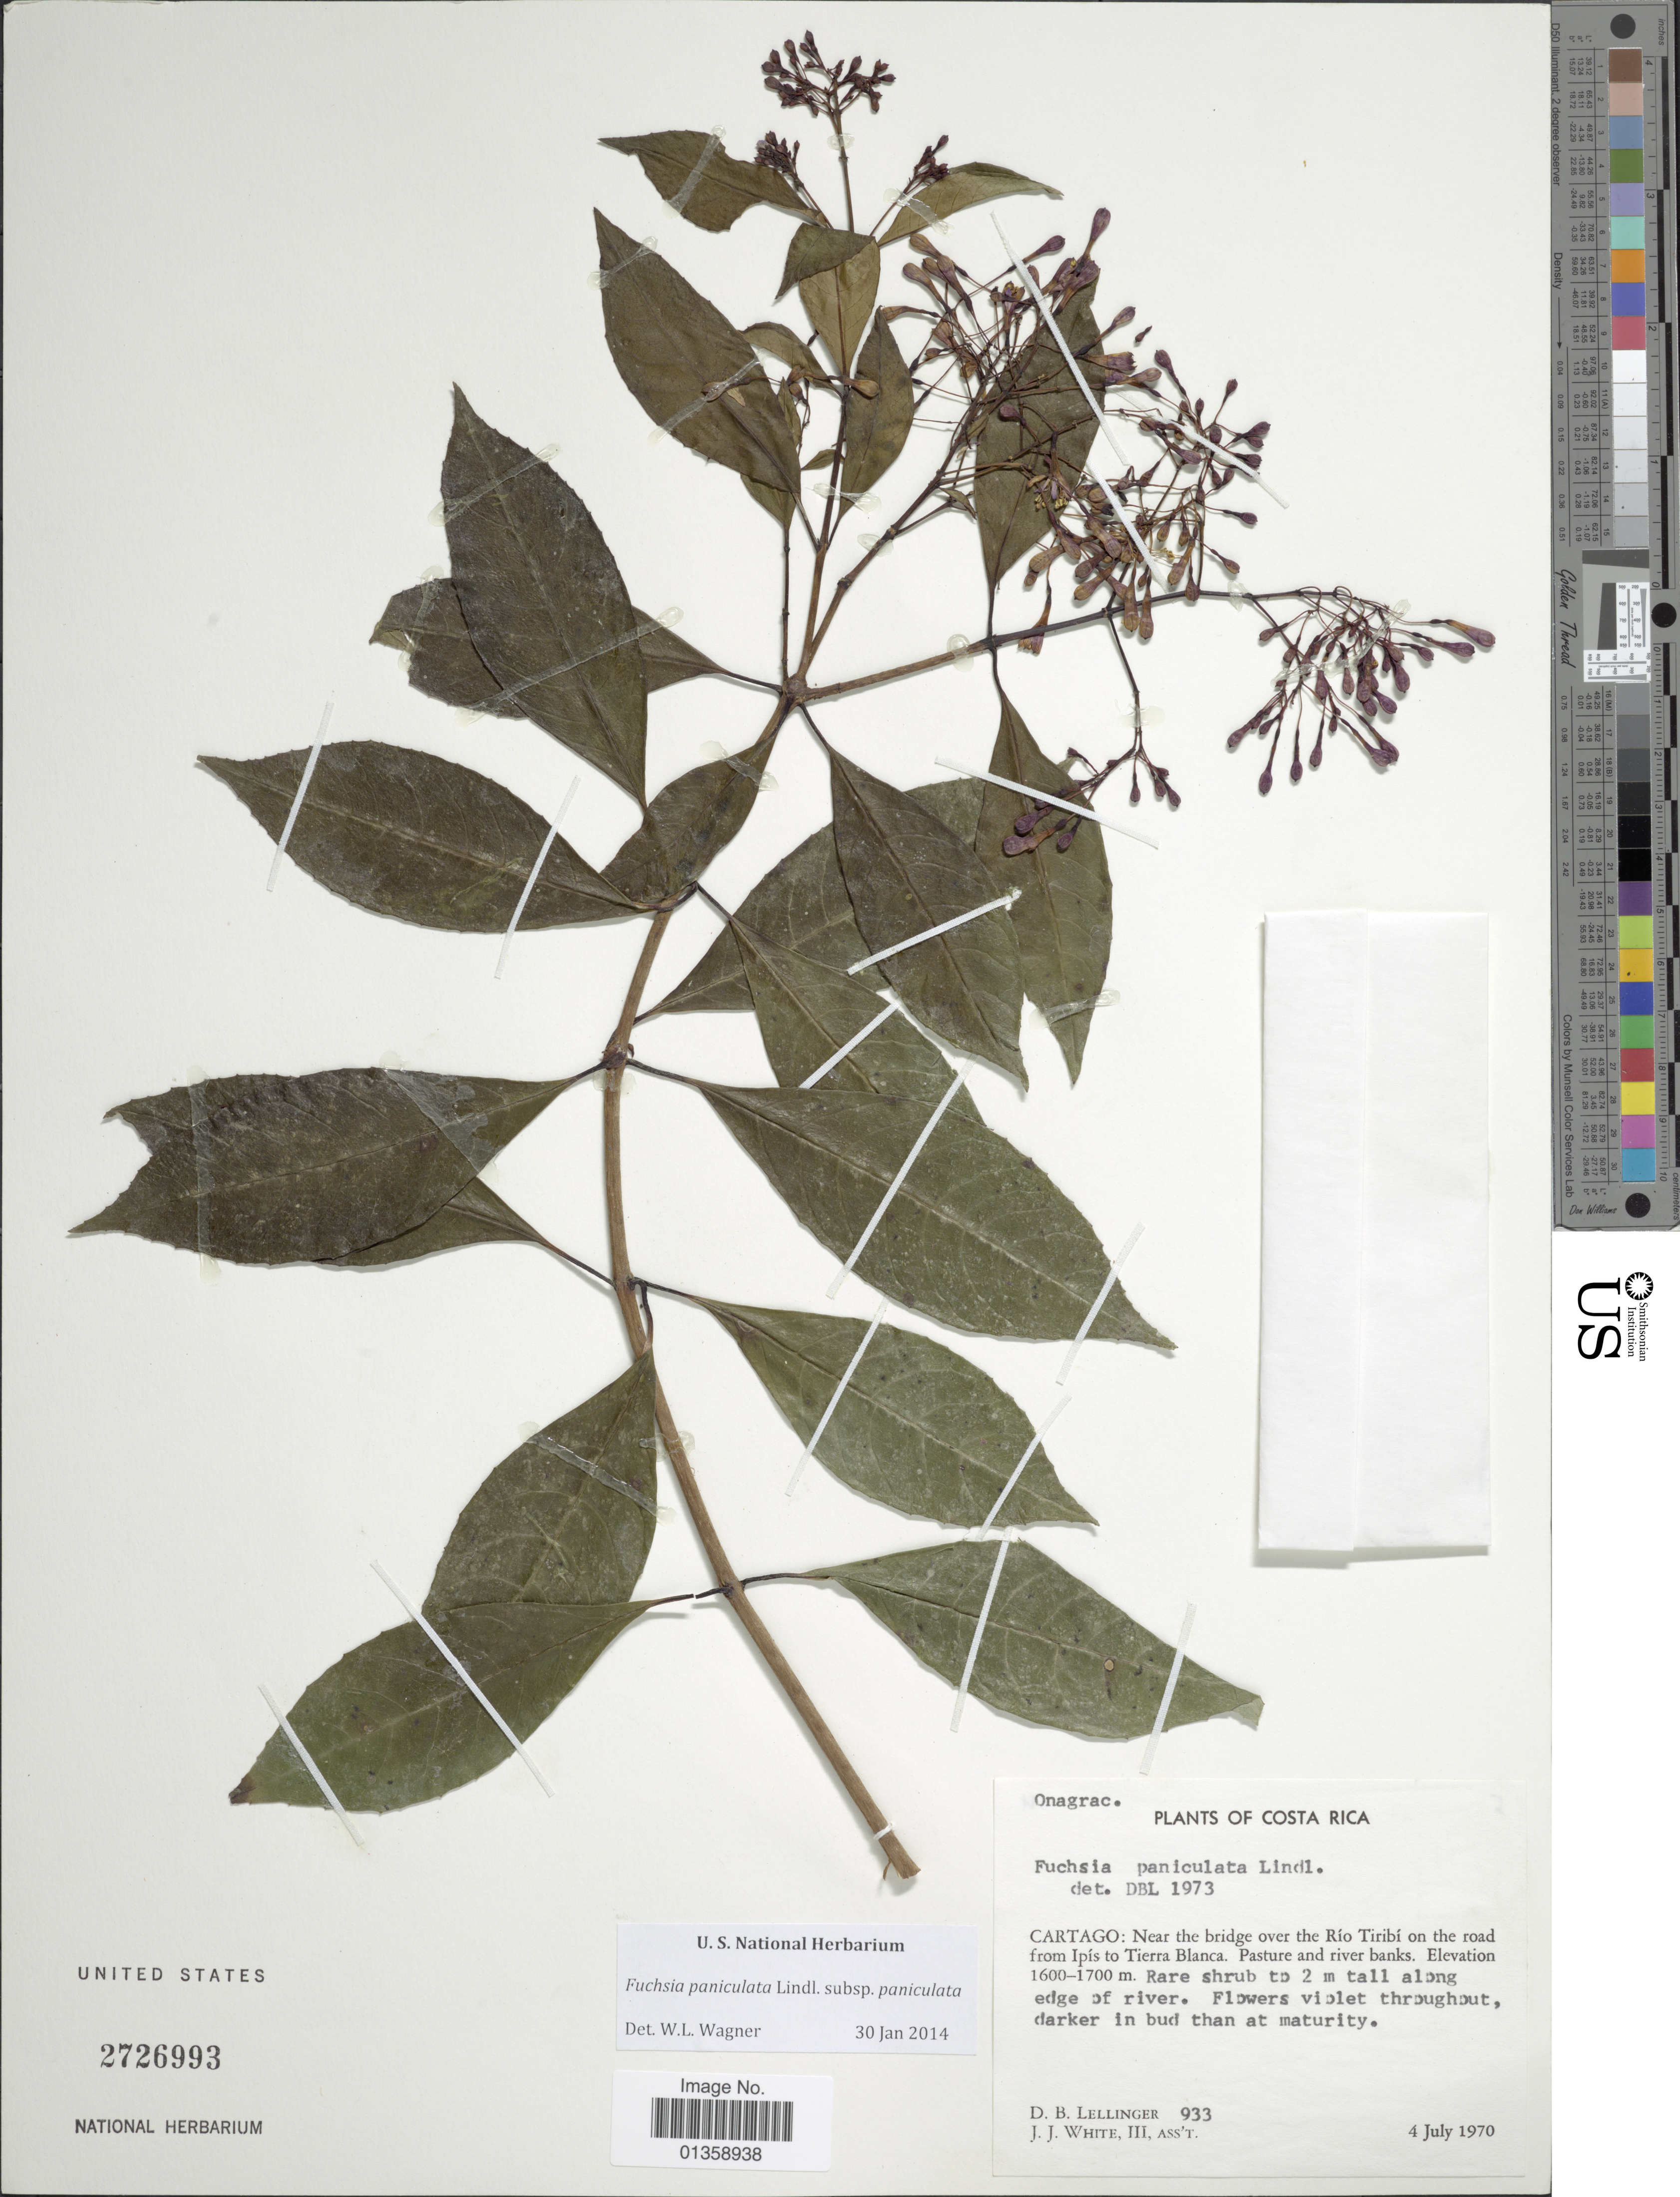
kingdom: Plantae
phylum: Tracheophyta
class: Magnoliopsida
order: Myrtales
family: Onagraceae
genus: Fuchsia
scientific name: Fuchsia paniculata subsp. paniculata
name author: Lindl.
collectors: D. B. Lellinger & J. J. White III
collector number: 933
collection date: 1970-07-04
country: Costa Rica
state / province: Cartago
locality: Near the bridge over the Rio Tiribí on the road from Ipís to Tierra Blanca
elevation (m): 1600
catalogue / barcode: US 2726993